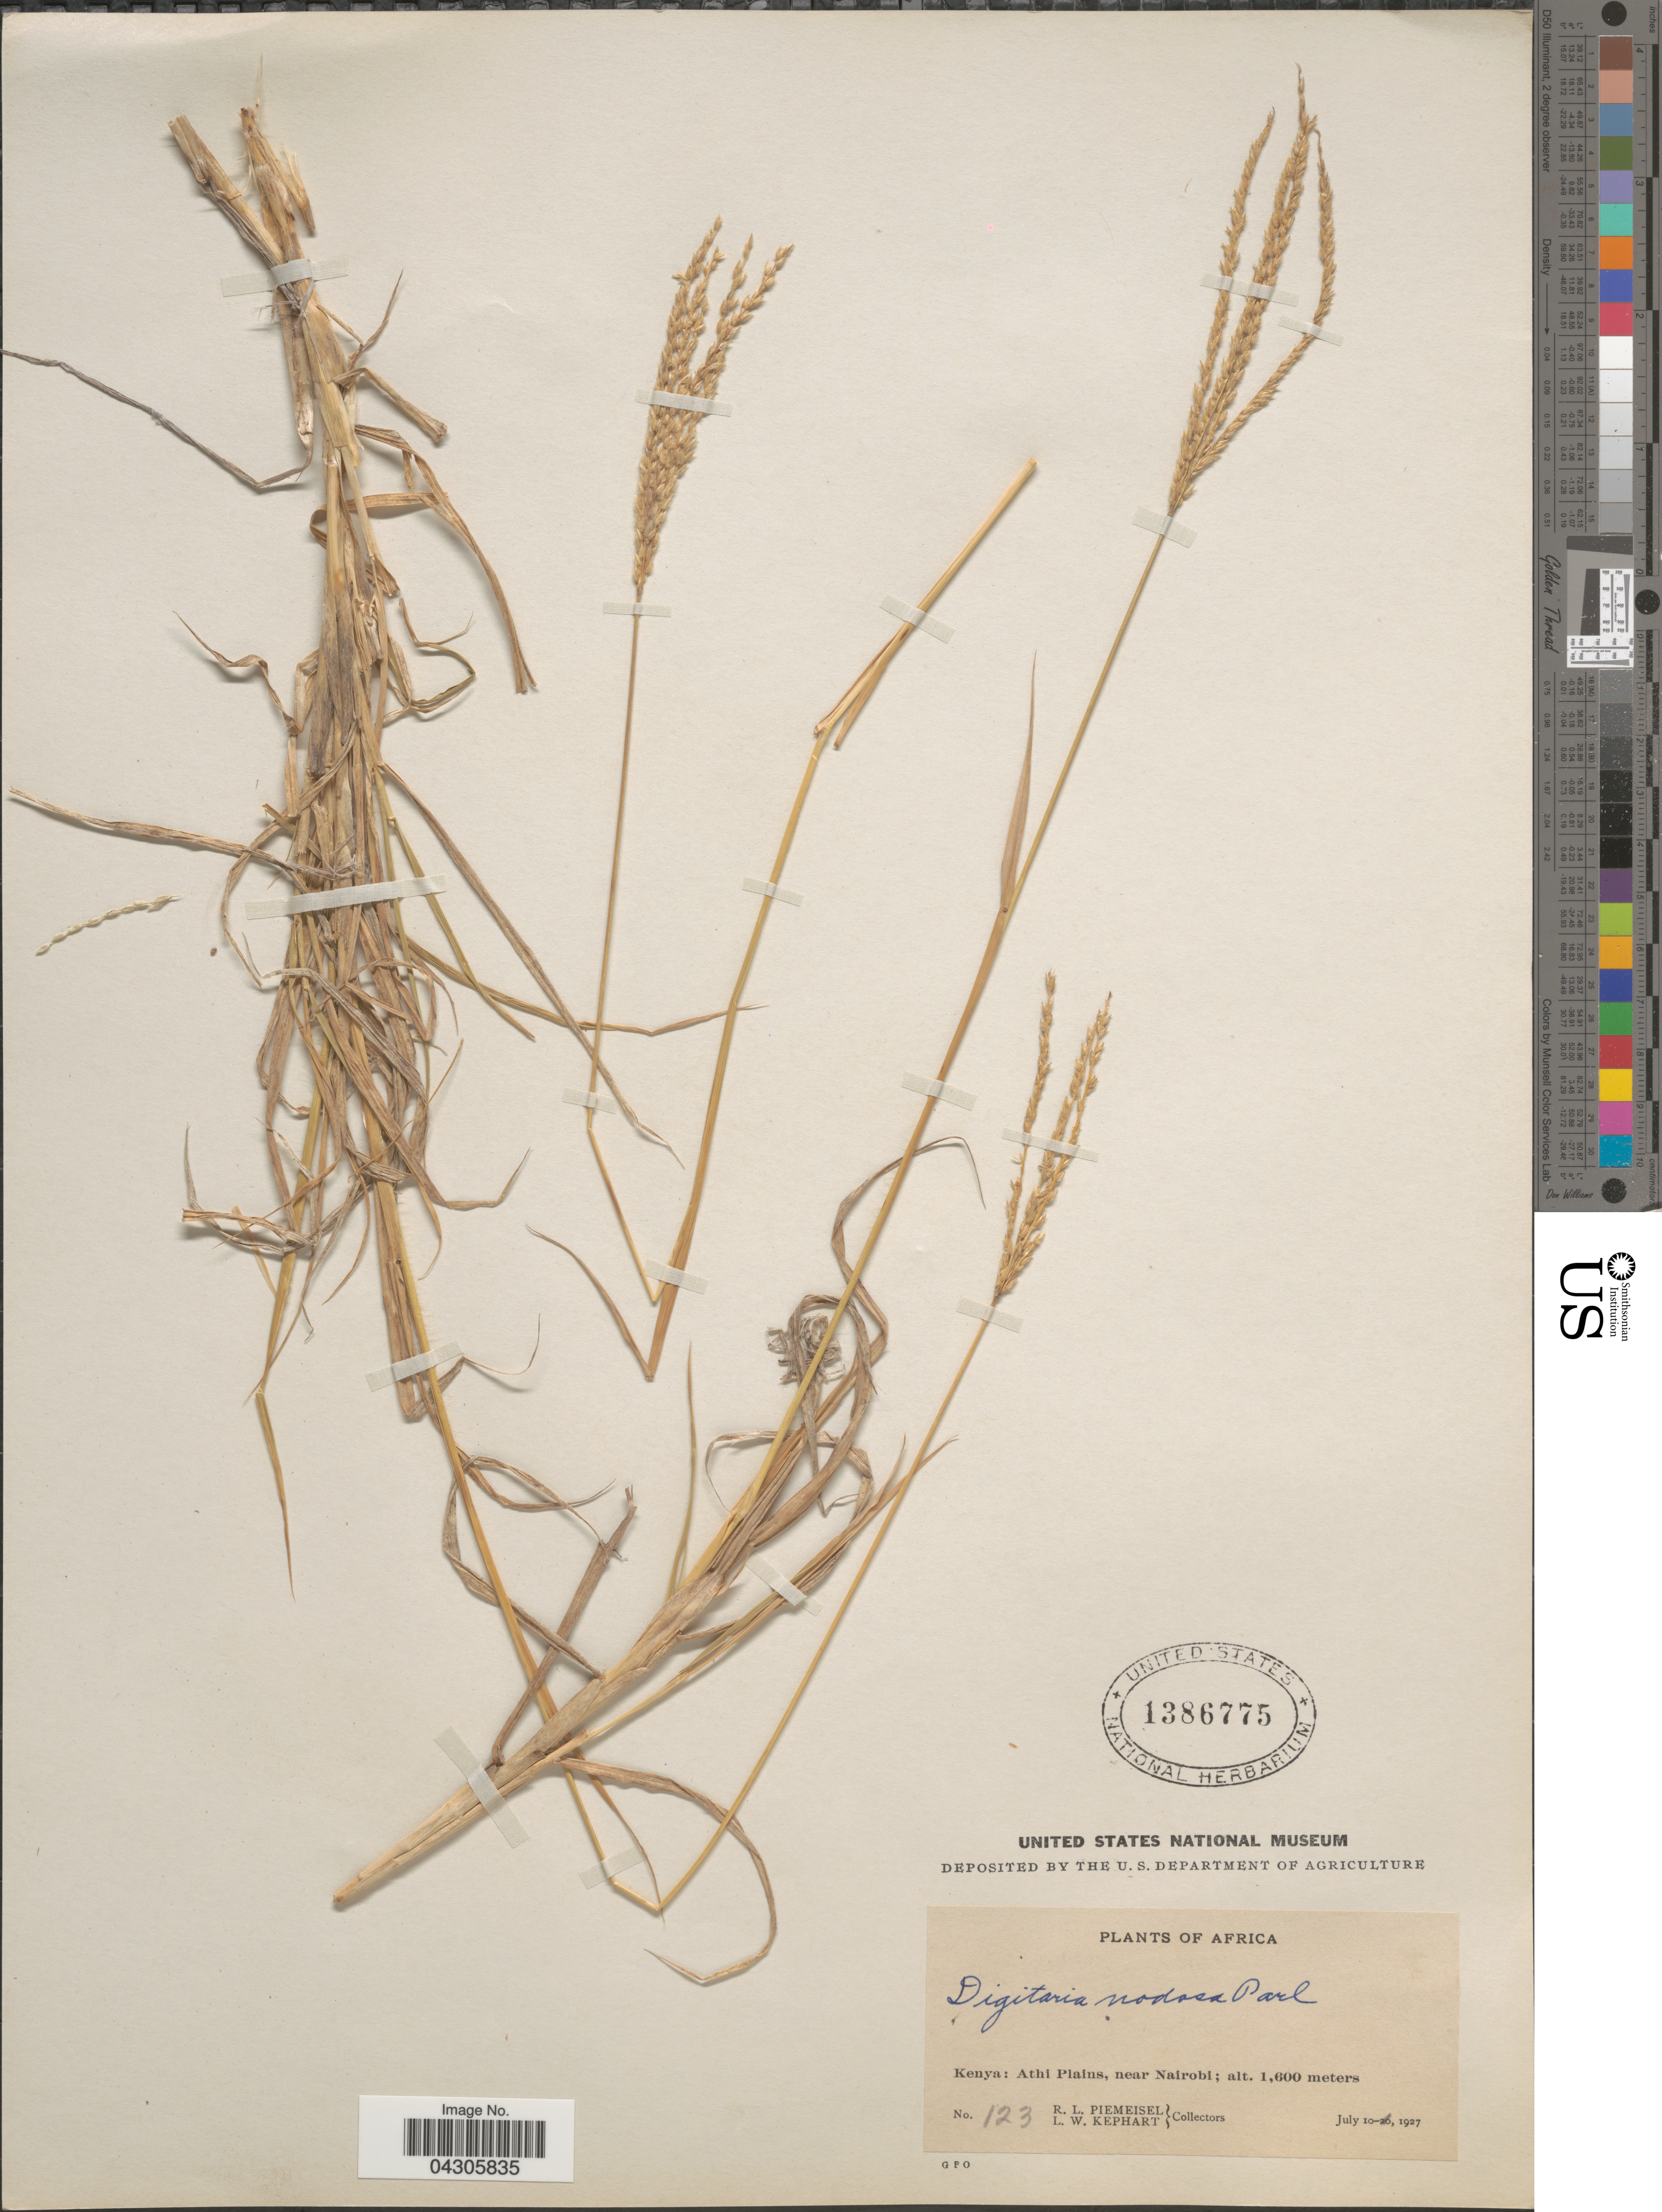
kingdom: Plantae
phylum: Tracheophyta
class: Liliopsida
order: Poales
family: Poaceae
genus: Digitaria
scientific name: Digitaria nodosa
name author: Parl.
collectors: R. L. Piemeisel & L. W. Kephart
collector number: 123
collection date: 1927-07-10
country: Kenya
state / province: Nairobi Area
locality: Athi Plains, near Nairobi.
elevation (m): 1600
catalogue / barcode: US 1386775